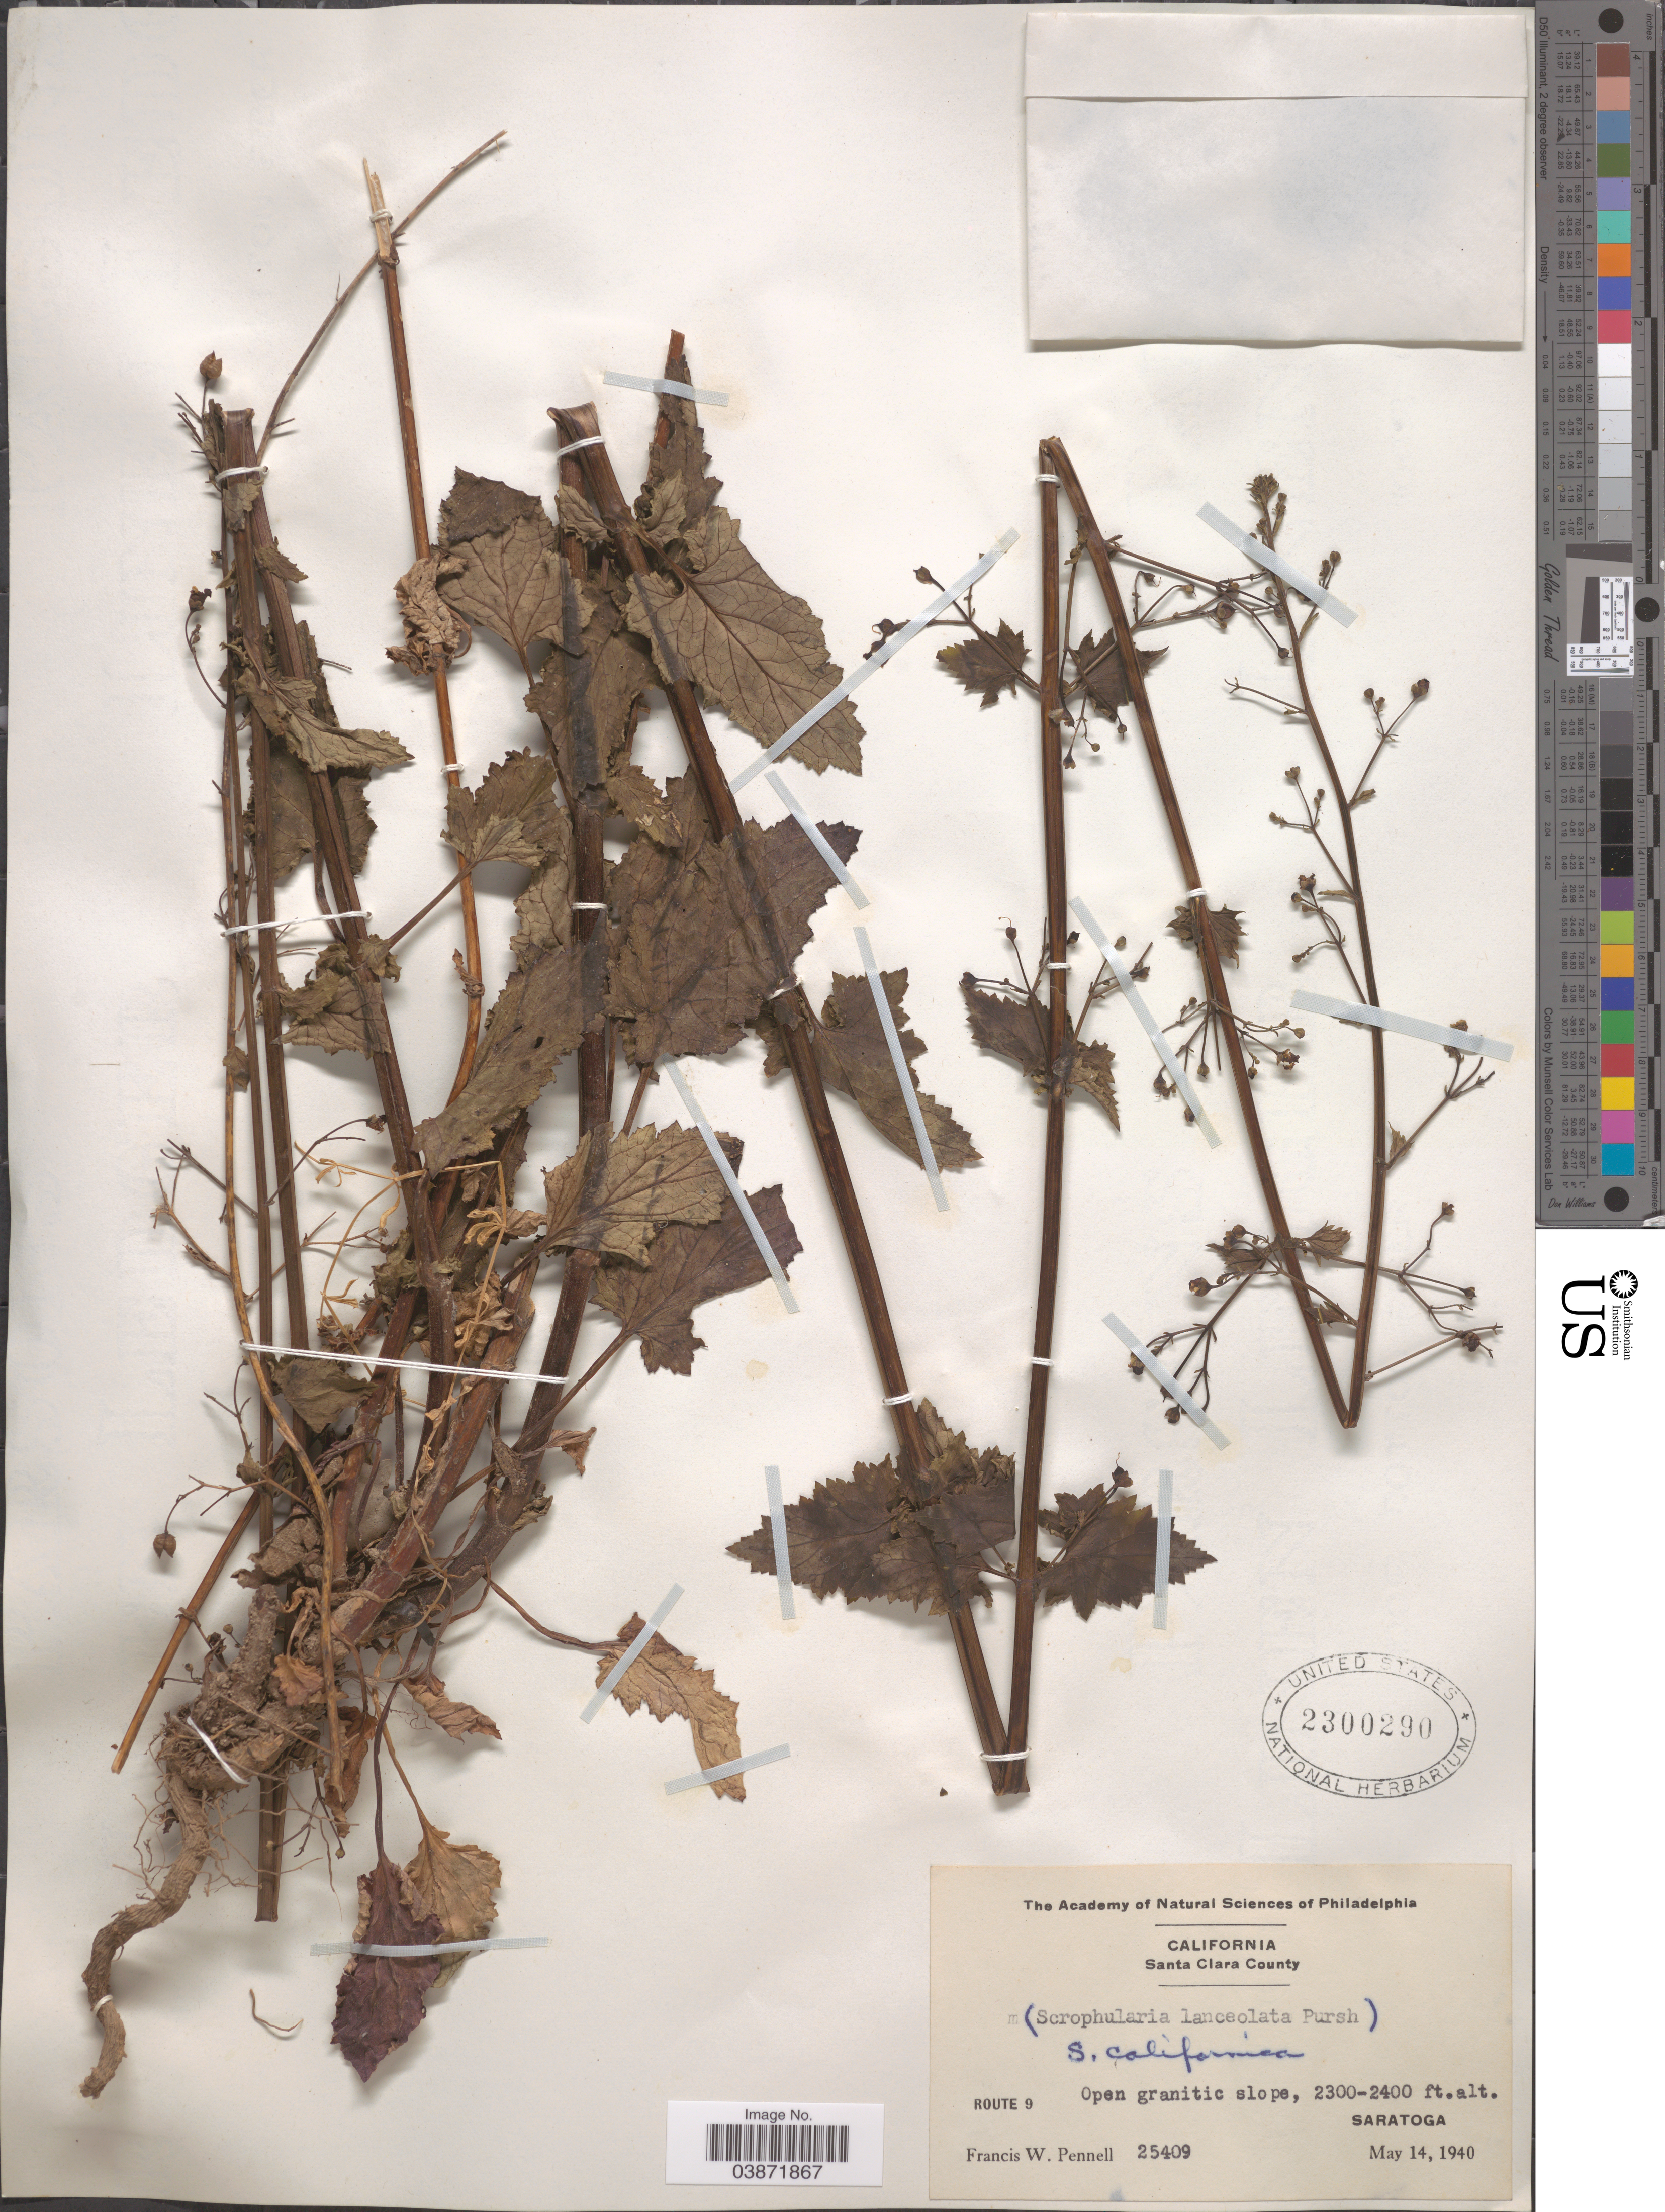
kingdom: Plantae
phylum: Tracheophyta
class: Magnoliopsida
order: Lamiales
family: Scrophulariaceae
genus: Scrophularia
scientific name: Scrophularia californica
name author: Cham. & Schltdl.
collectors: F. W. Pennell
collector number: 25409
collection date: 1940-05-14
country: United States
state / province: California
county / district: Santa Clara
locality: Santa Clara County. Route 9, Saratoga.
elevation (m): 701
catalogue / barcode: US 2300290